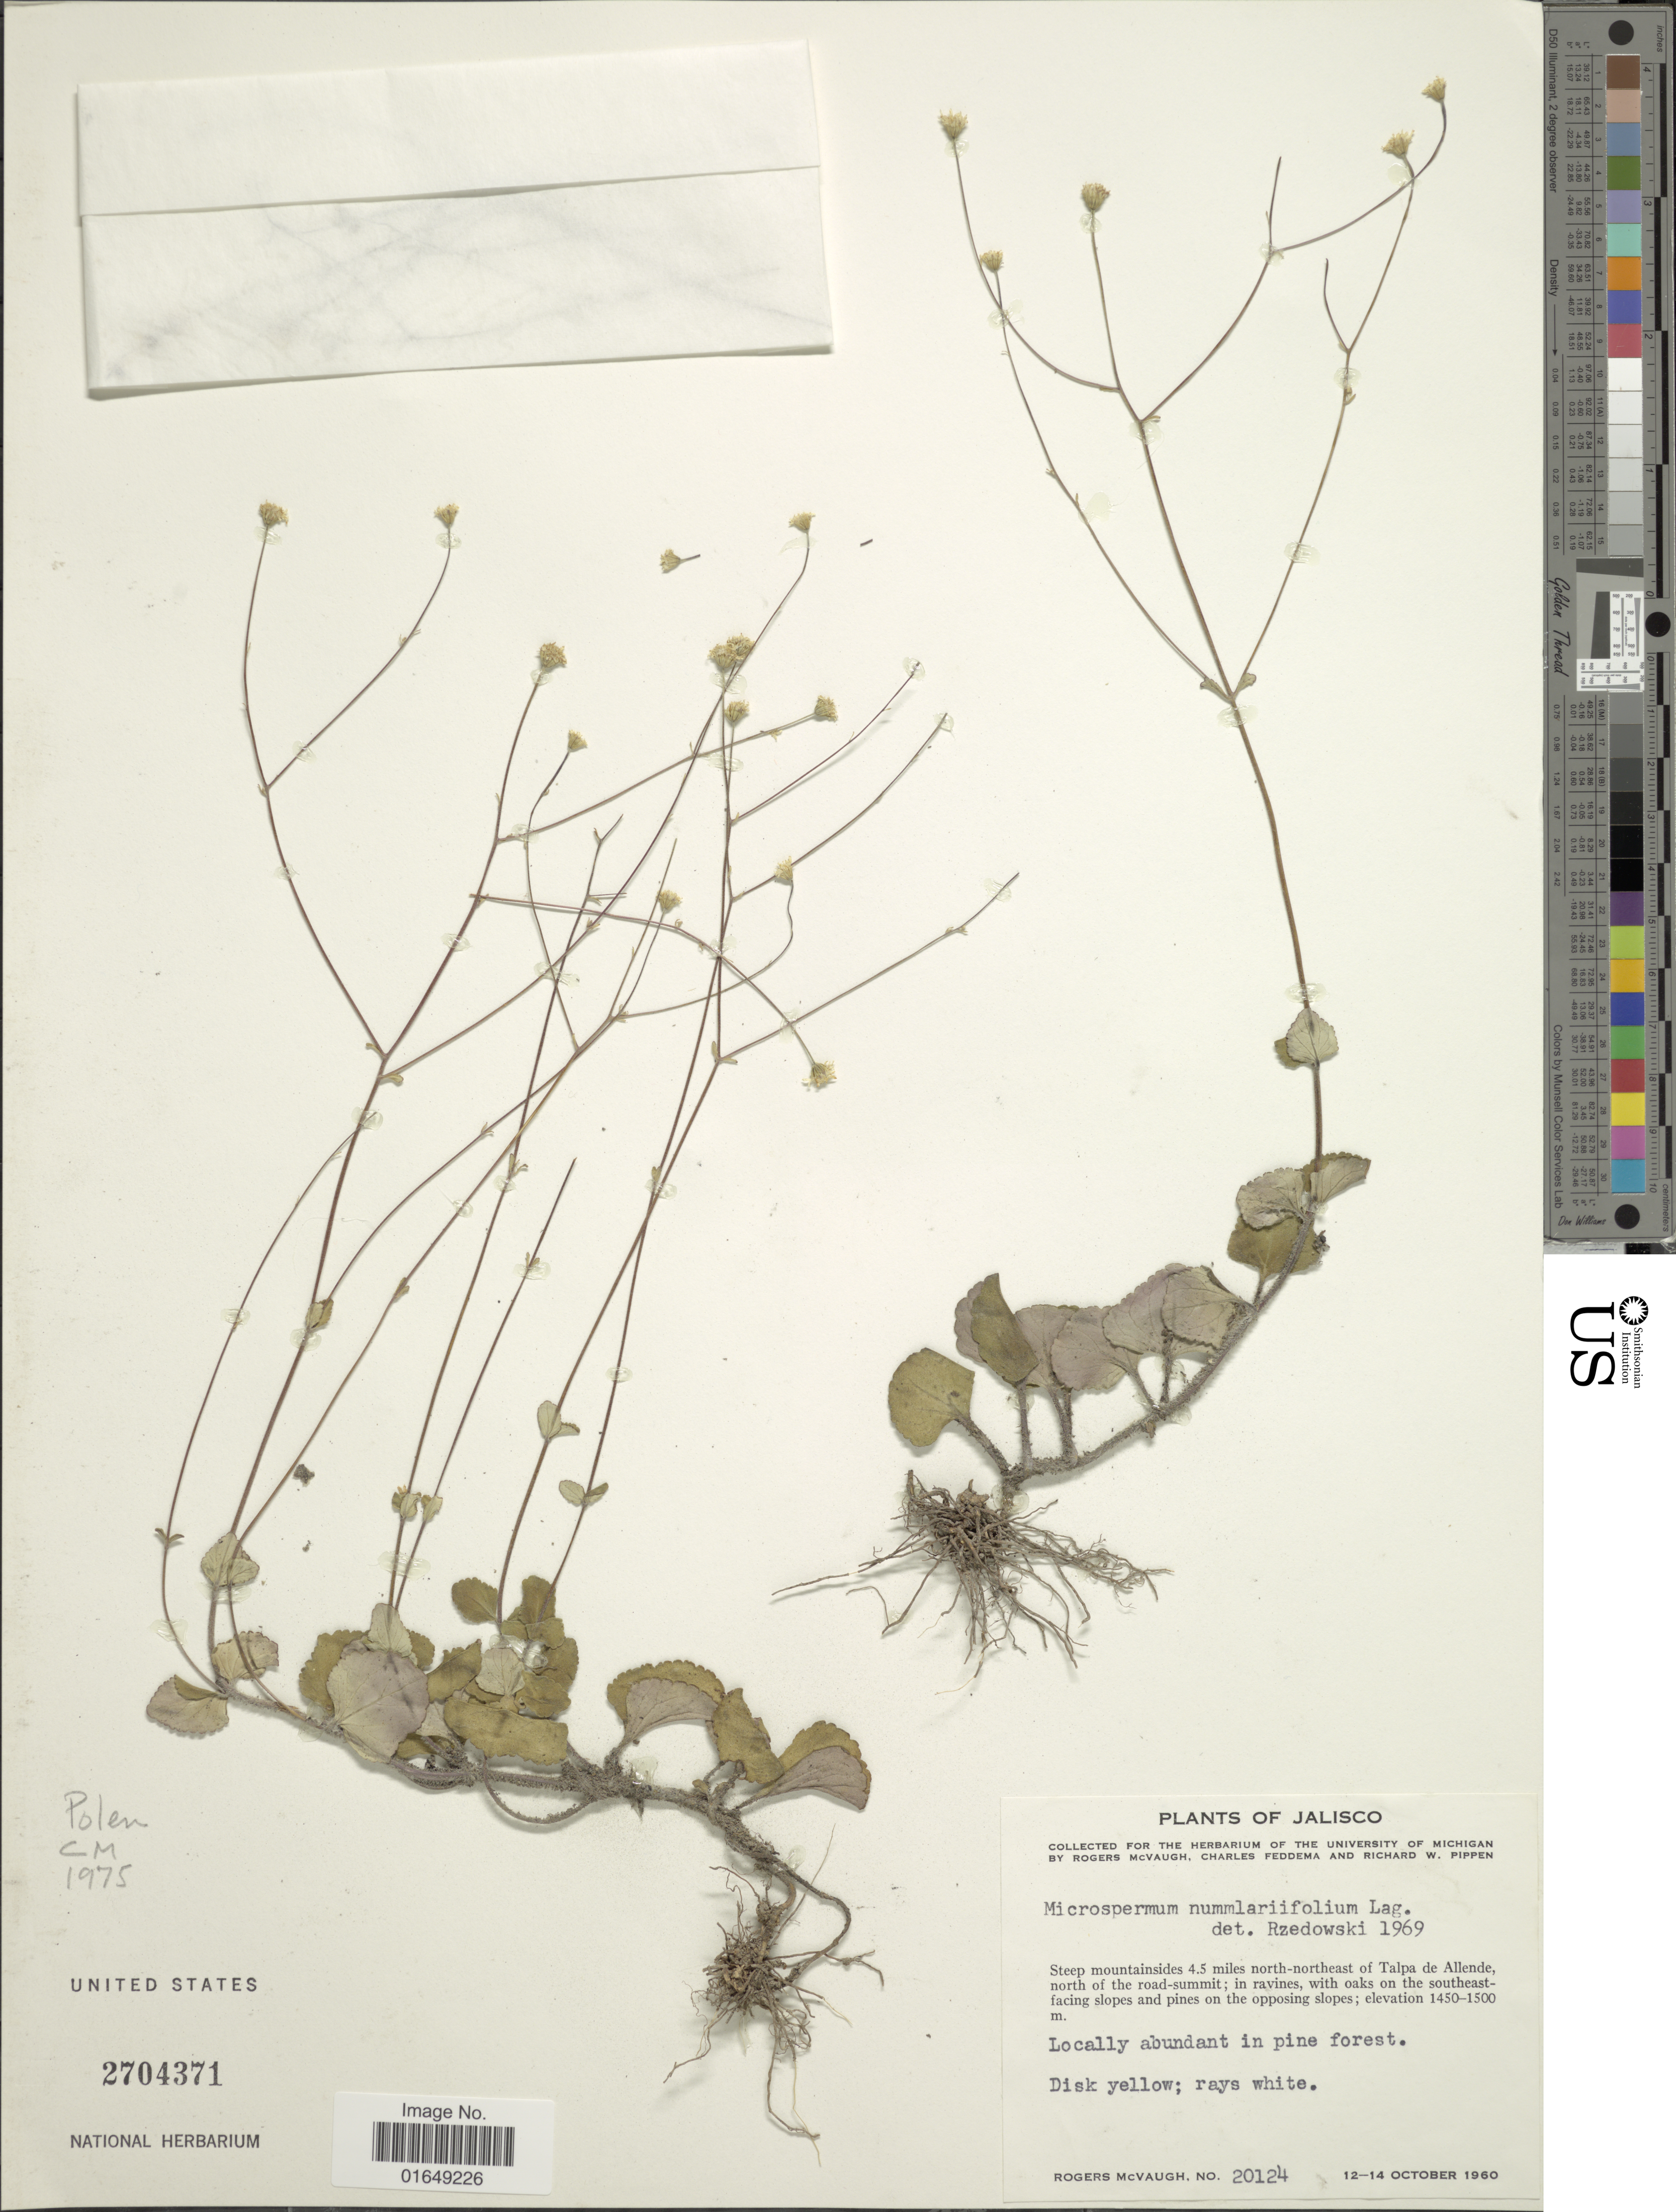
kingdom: Plantae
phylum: Tracheophyta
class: Magnoliopsida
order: Asterales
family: Asteraceae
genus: Microspermum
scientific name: Microspermum numulariaefolium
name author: Lag.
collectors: R. McVaugh, C. Feddema & R. W. Pippen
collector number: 20124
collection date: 1960-10-12/1960-10-14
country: Mexico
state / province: Jalisco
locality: Steep mountainsides 4.5 miles north-northeast of Talpa de Allende, north of the road-summit; in ravines, with oaks on the southeast-facing slopes and pines on the opposing slopes.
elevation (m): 1450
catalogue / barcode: US 2704371